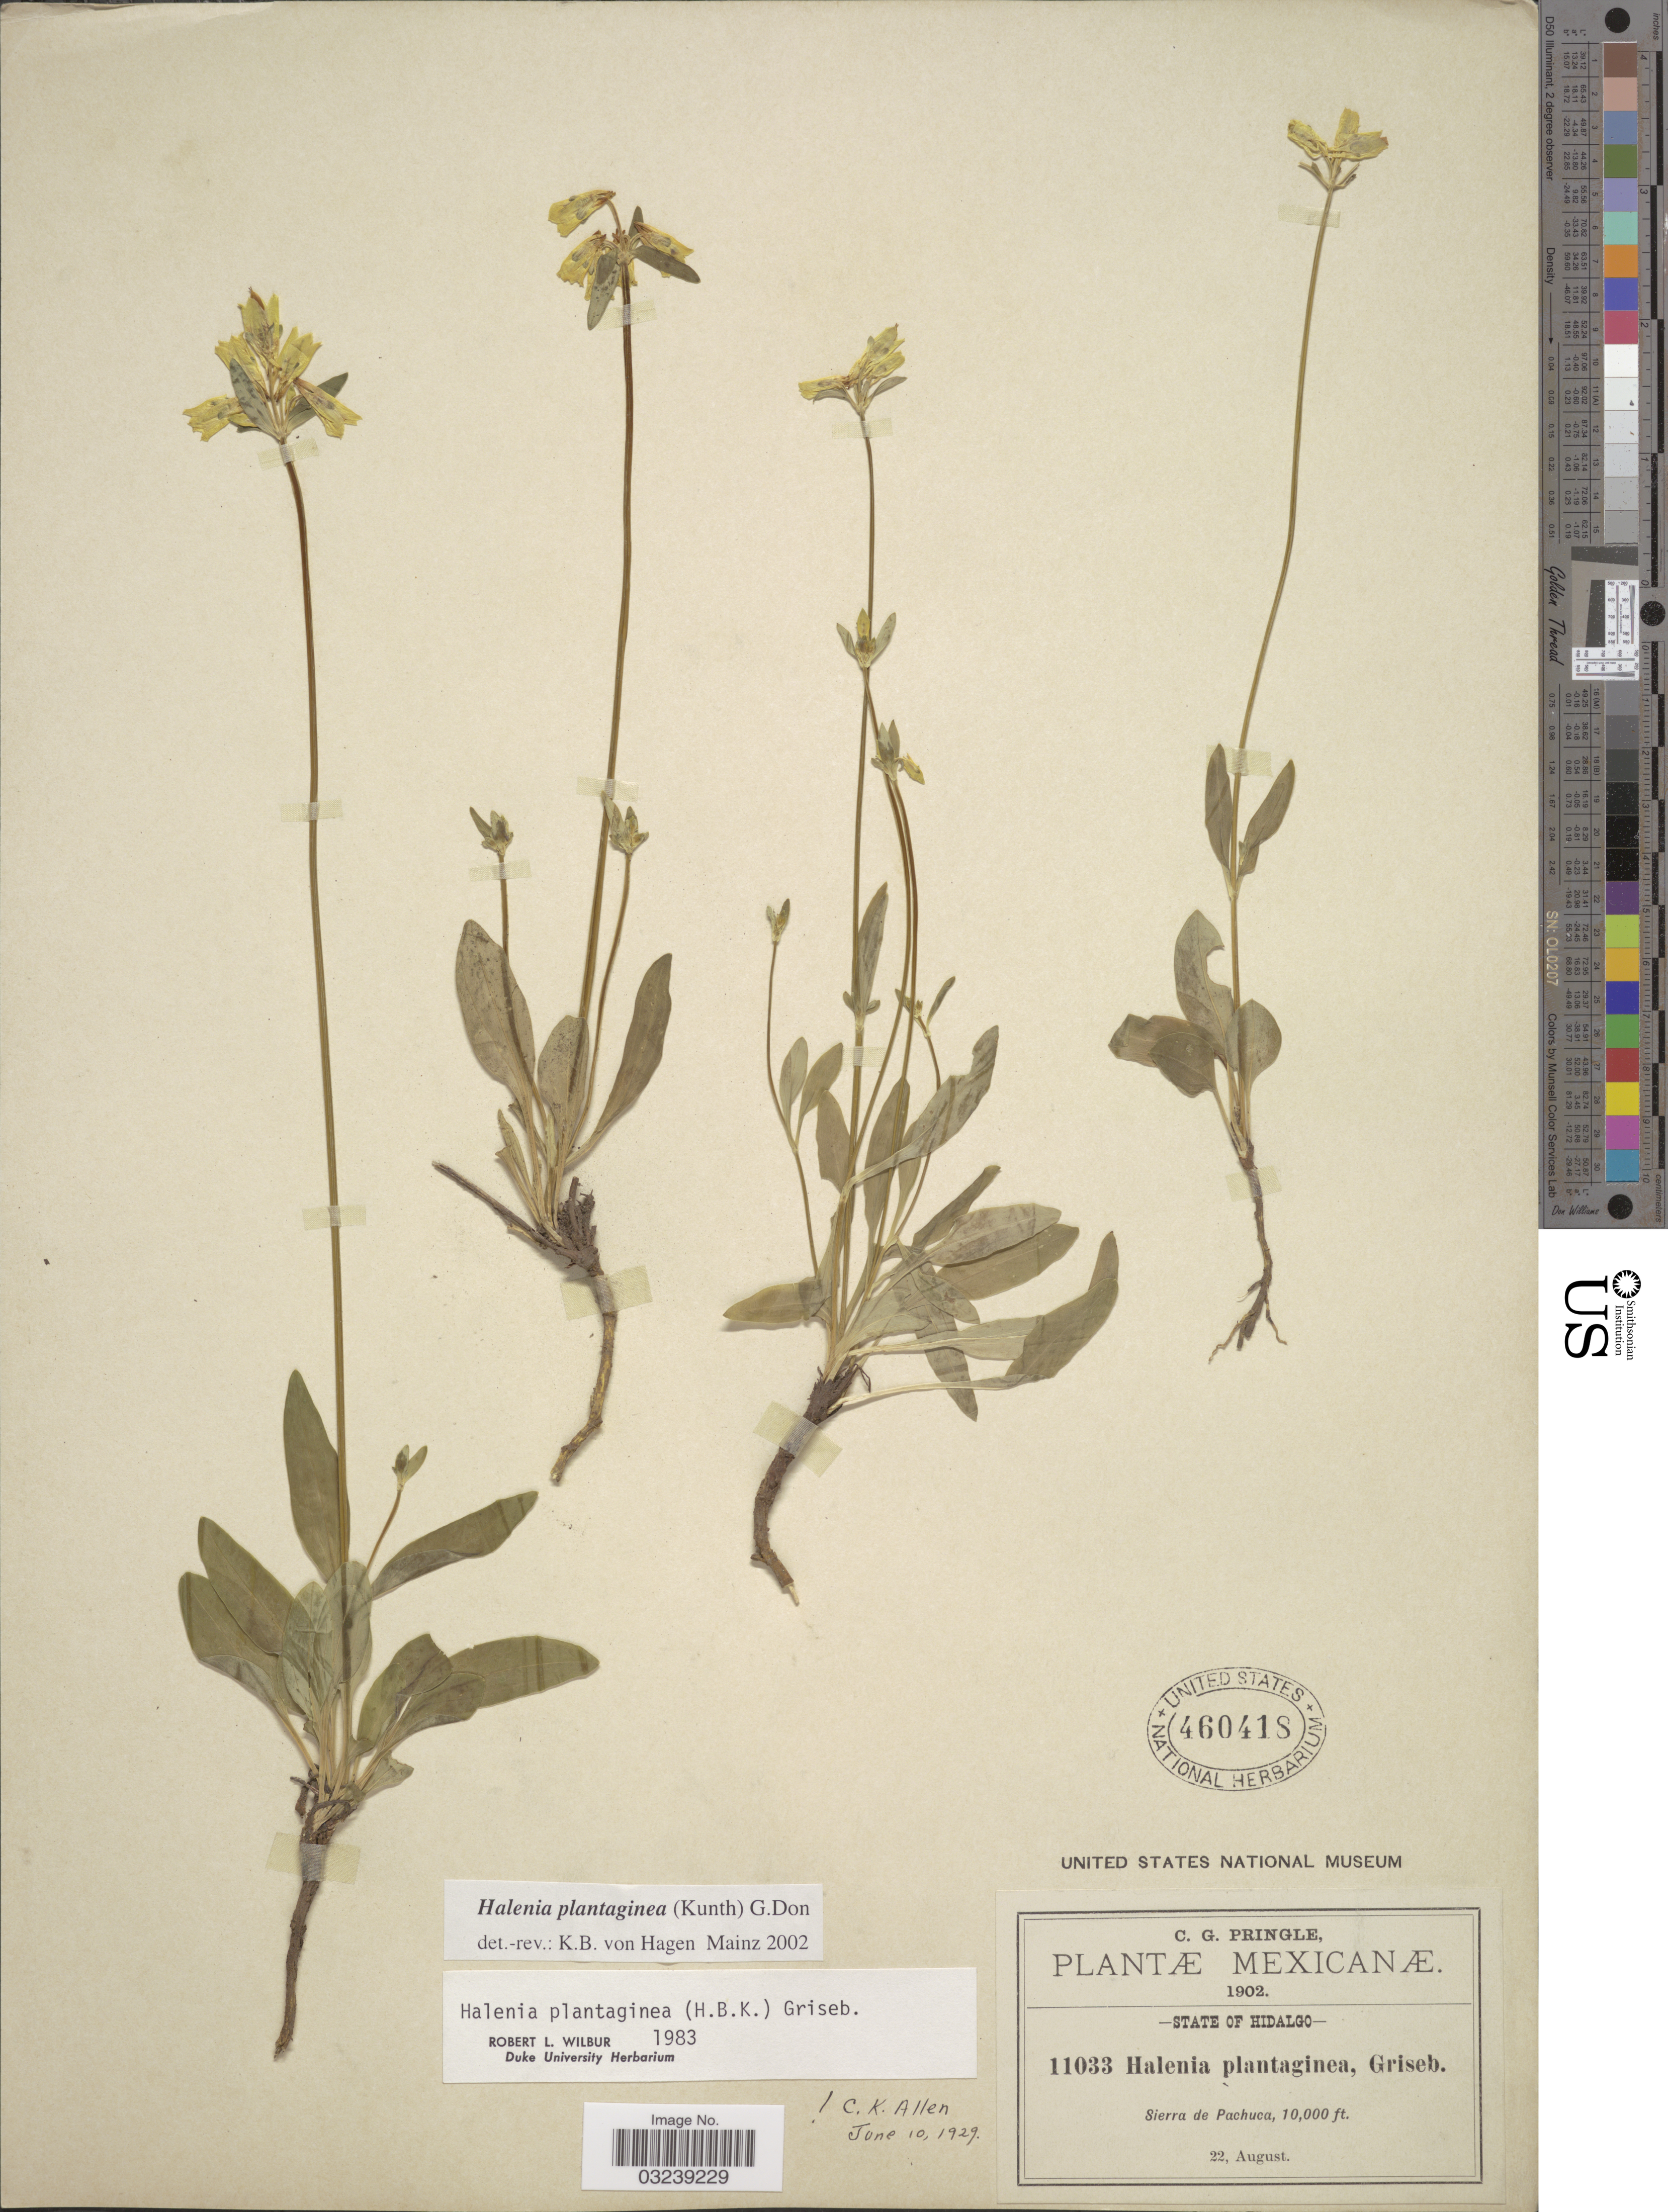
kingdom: Plantae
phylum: Tracheophyta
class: Magnoliopsida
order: Gentianales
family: Gentianaceae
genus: Halenia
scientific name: Halenia plantaginea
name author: (Kunth) G. Don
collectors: C. G. Pringle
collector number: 11033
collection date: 1902-08-22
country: Mexico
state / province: Hidalgo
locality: Sierra de Pachuca.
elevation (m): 3048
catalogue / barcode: US 460418